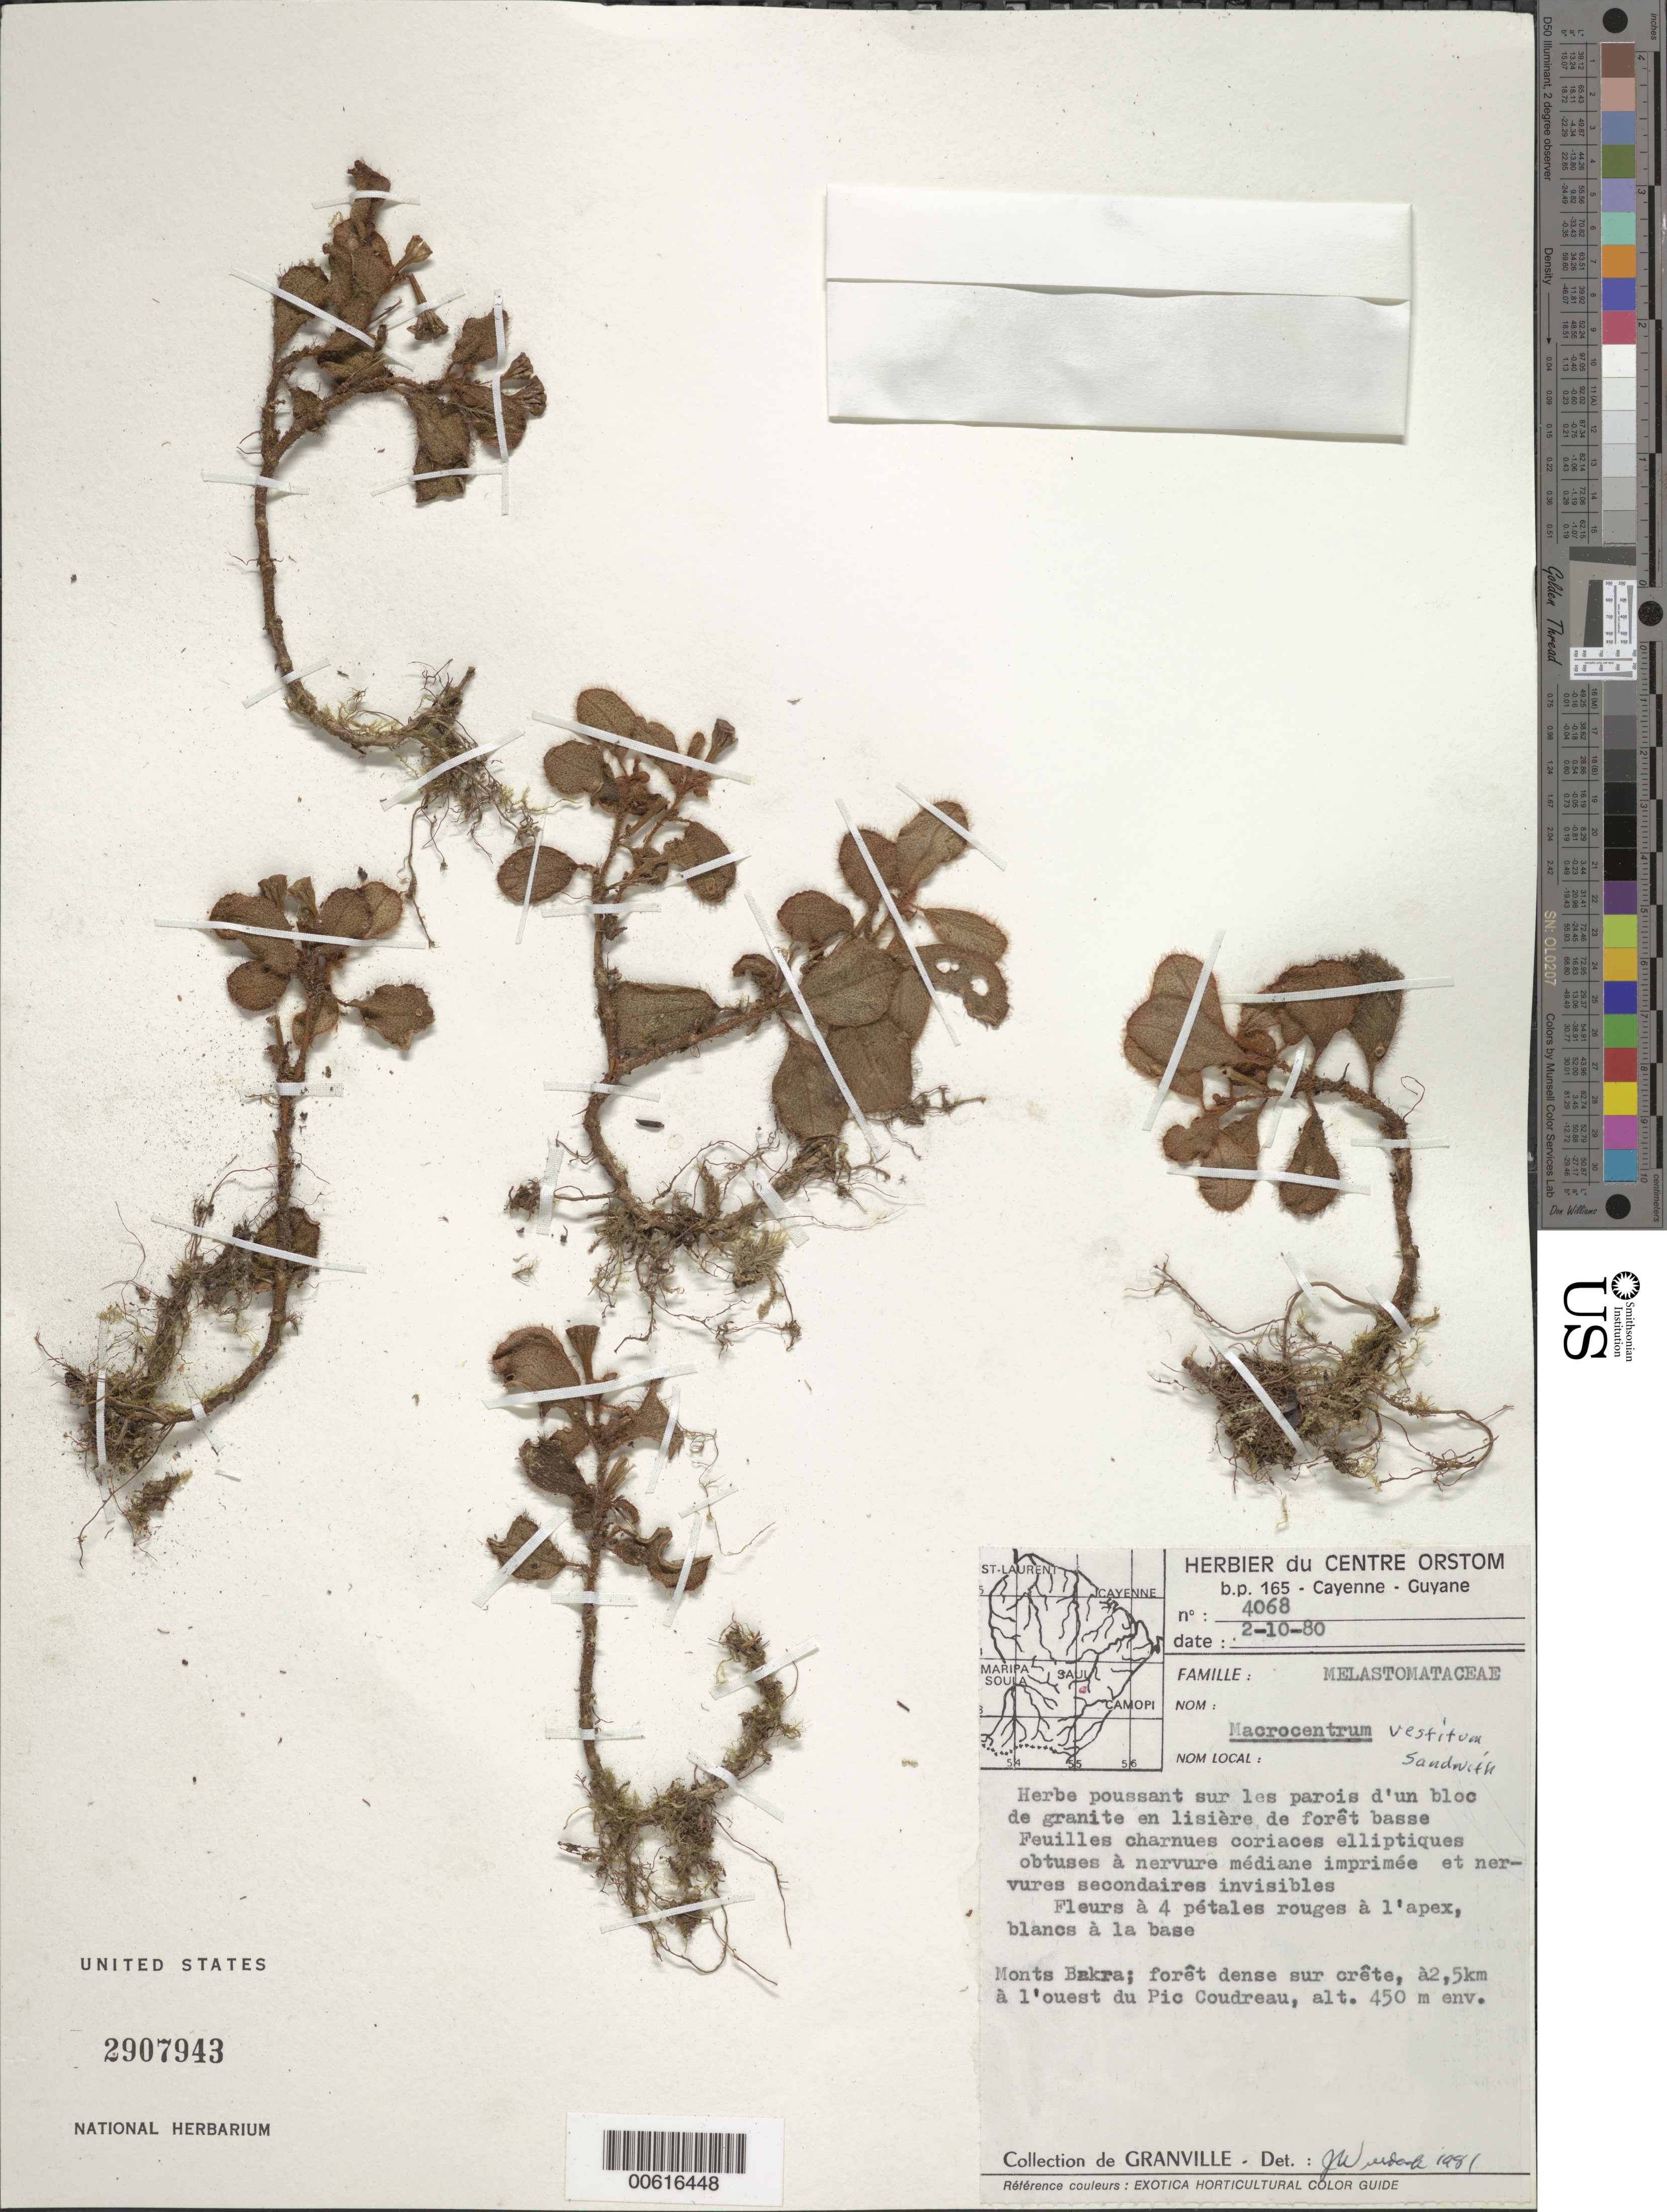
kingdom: Plantae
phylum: Tracheophyta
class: Magnoliopsida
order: Myrtales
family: Melastomataceae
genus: Macrocentrum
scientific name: Macrocentrum vestitum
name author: Sandwith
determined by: Wurdack, John J., (US), US (UNITED STATES)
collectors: J.-J. de Granville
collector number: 4068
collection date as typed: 2-Oct-80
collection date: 1980-10-02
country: French Guiana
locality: Monts Bakra, 2.5 km a l'Ouest du Pic Coudreau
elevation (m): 450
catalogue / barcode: US 2907943